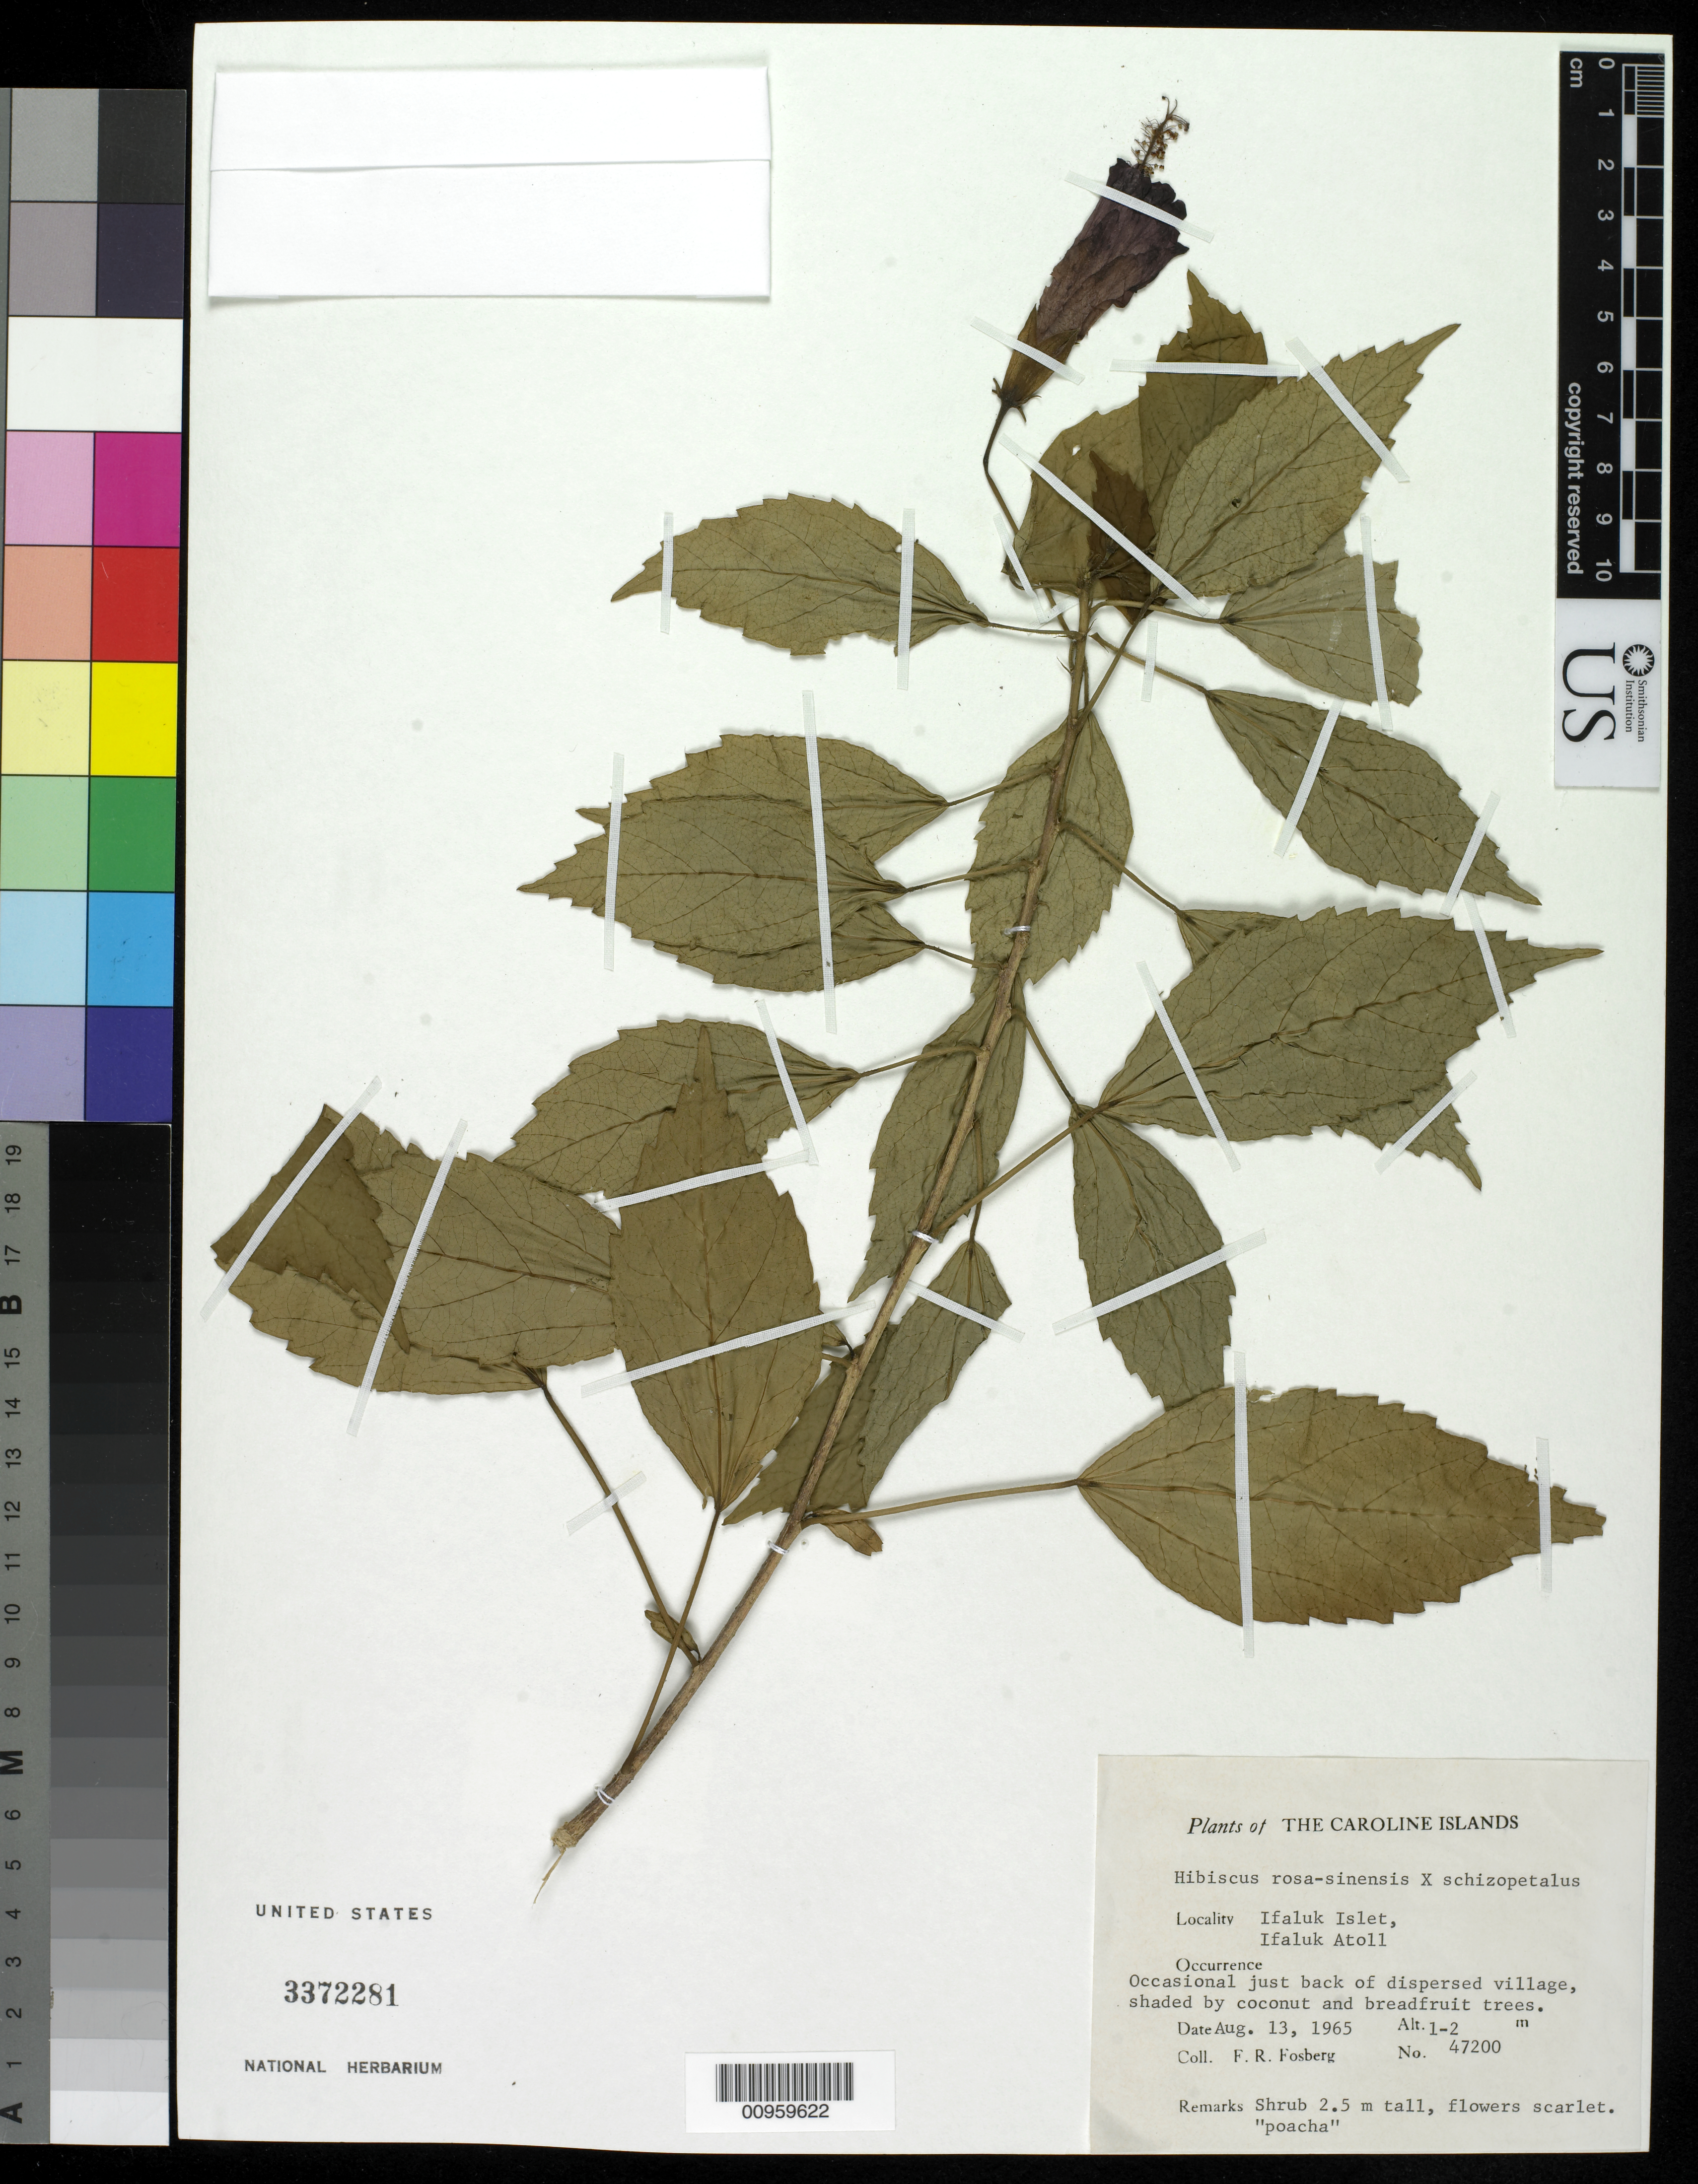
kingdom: Plantae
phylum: Tracheophyta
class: Magnoliopsida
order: Malvales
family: Malvaceae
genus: Hibiscus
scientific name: Hibiscus sp.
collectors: F. R. Fosberg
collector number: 47200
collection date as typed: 13 Aug 1965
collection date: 1965-08-13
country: Micronesia, Federated States of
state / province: Yap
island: Ifalik (Ifaluk) Atoll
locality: Ifaluk Atoll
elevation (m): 1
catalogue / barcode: US 3372281